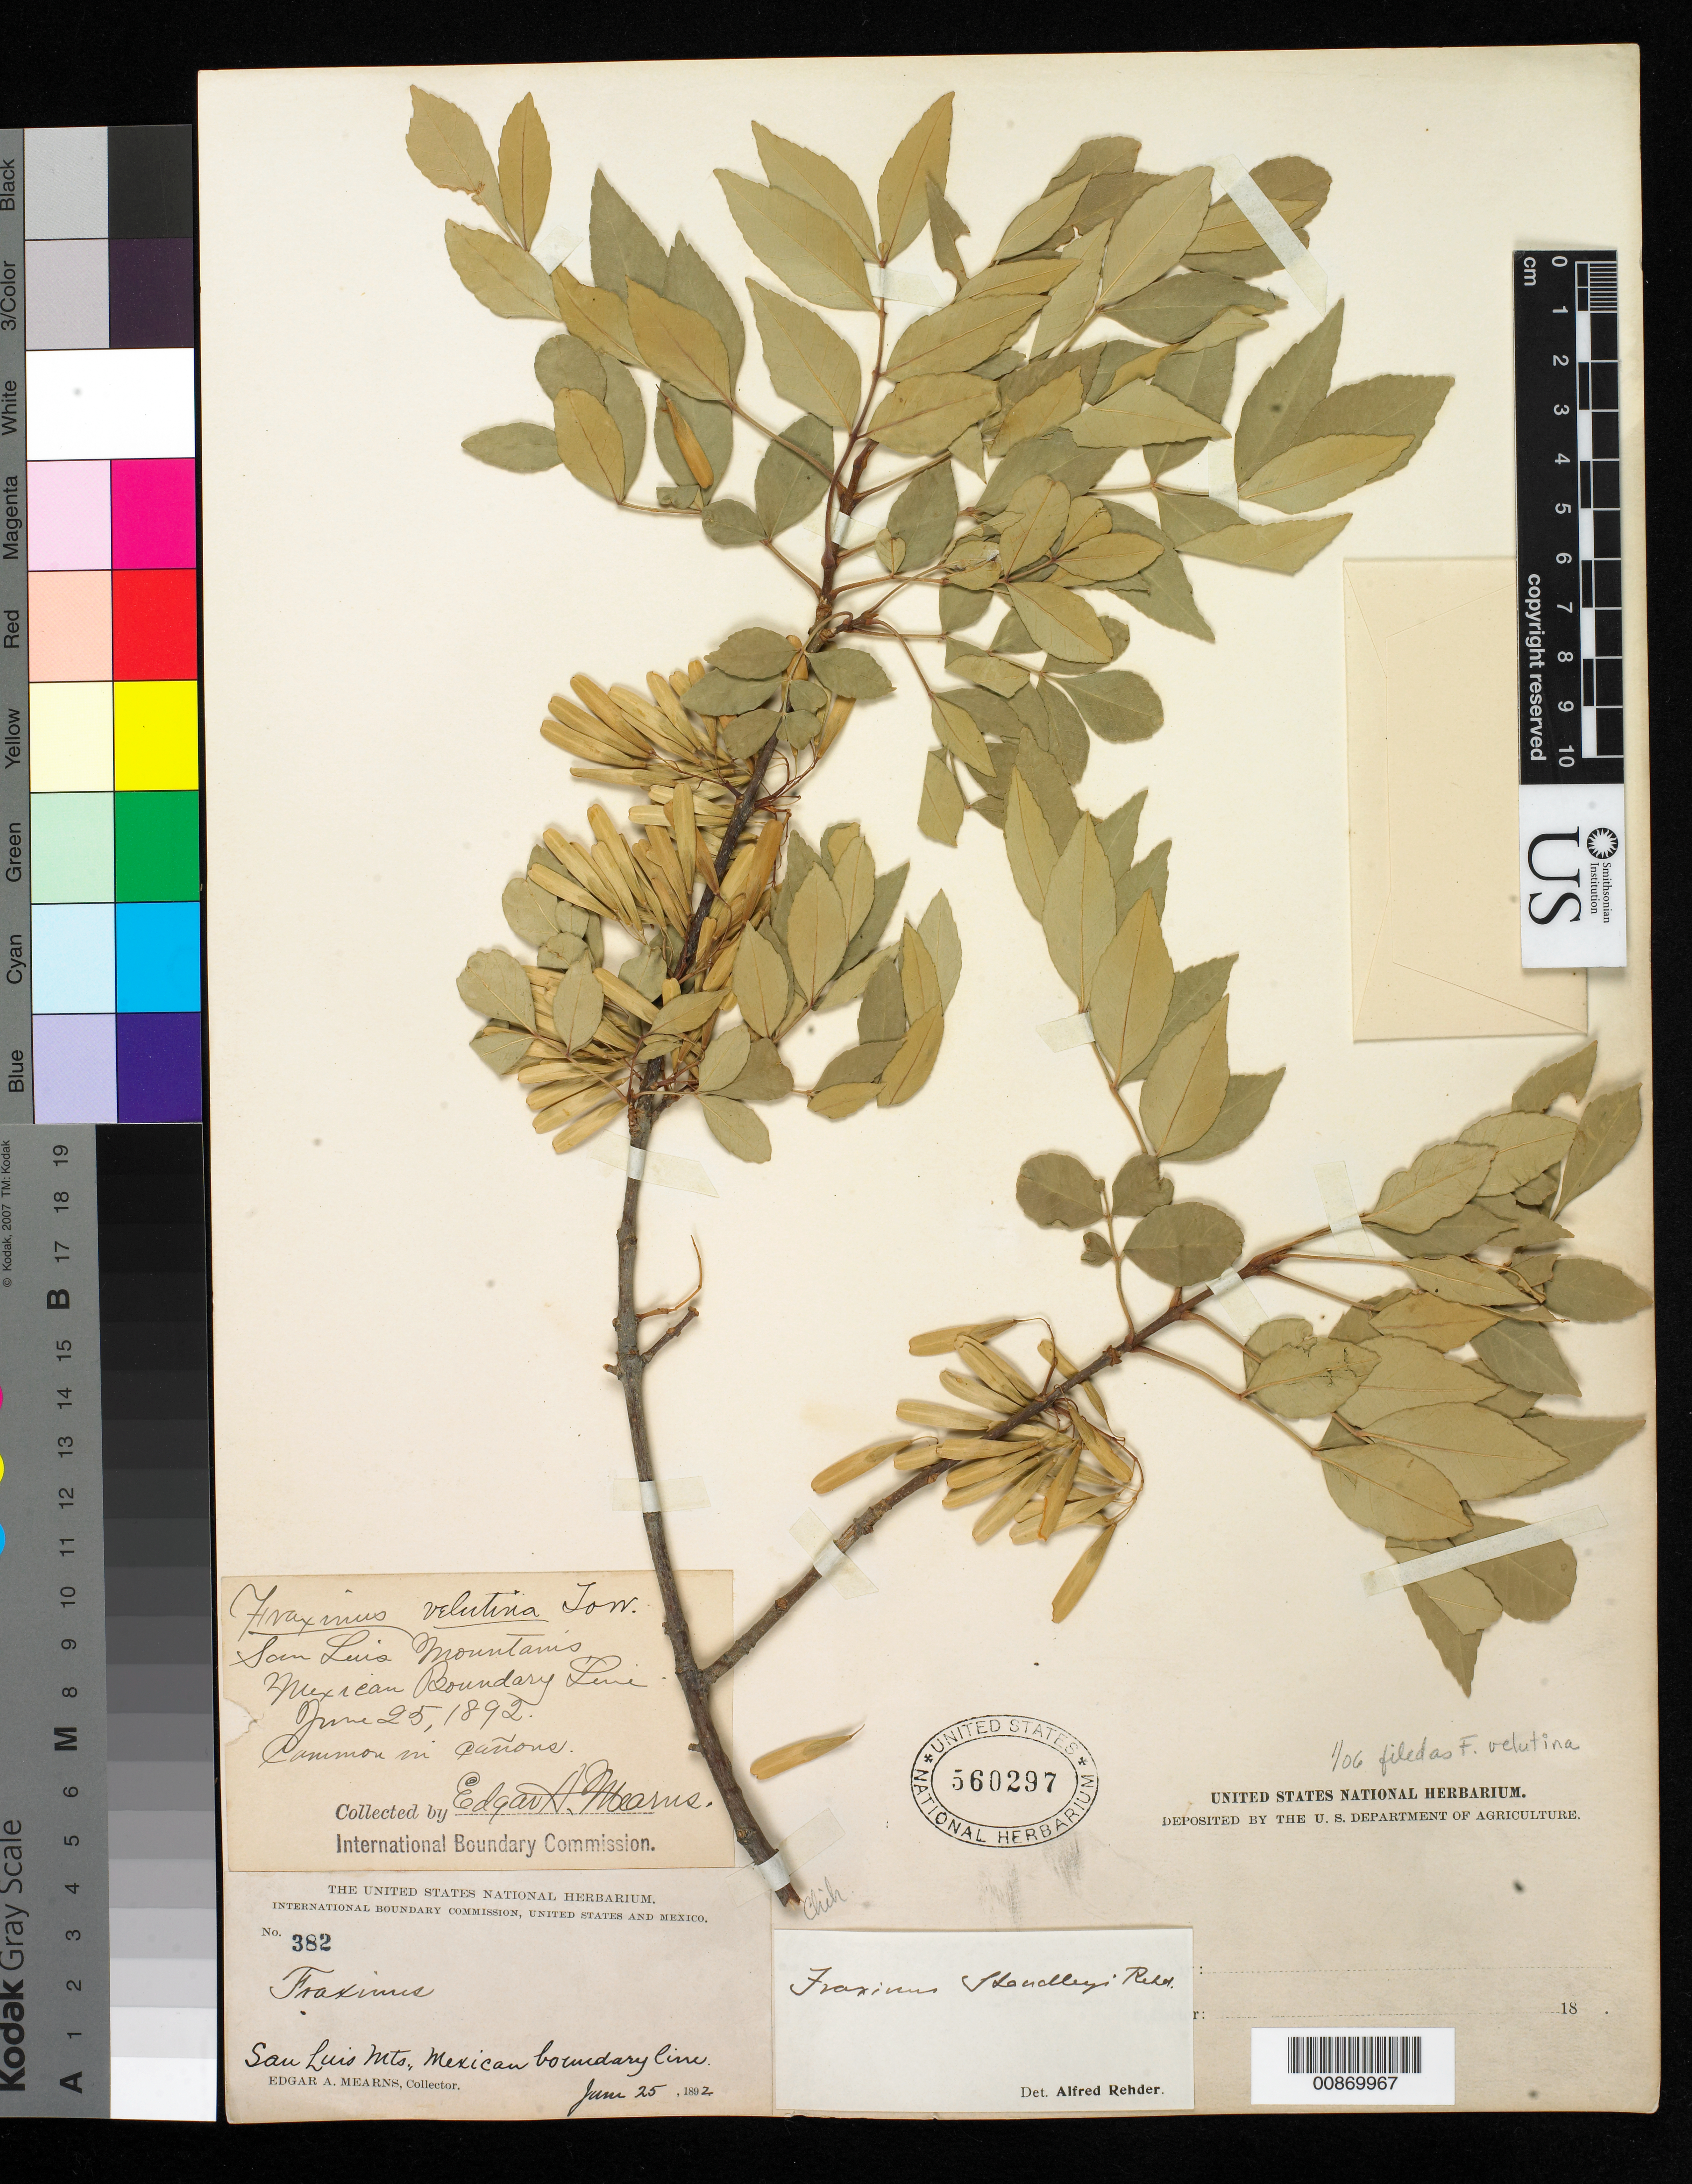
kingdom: Plantae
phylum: Tracheophyta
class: Magnoliopsida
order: Lamiales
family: Oleaceae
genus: Fraxinus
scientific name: Fraxinus velutina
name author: Torr.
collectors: E. A. Mearns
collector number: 382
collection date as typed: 25 Jun 1892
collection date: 1892-06-25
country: Mexico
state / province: Chihuahua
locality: San Luis Mountains, Mexican Boundary Line.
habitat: Common in cañons.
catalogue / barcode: US 560297